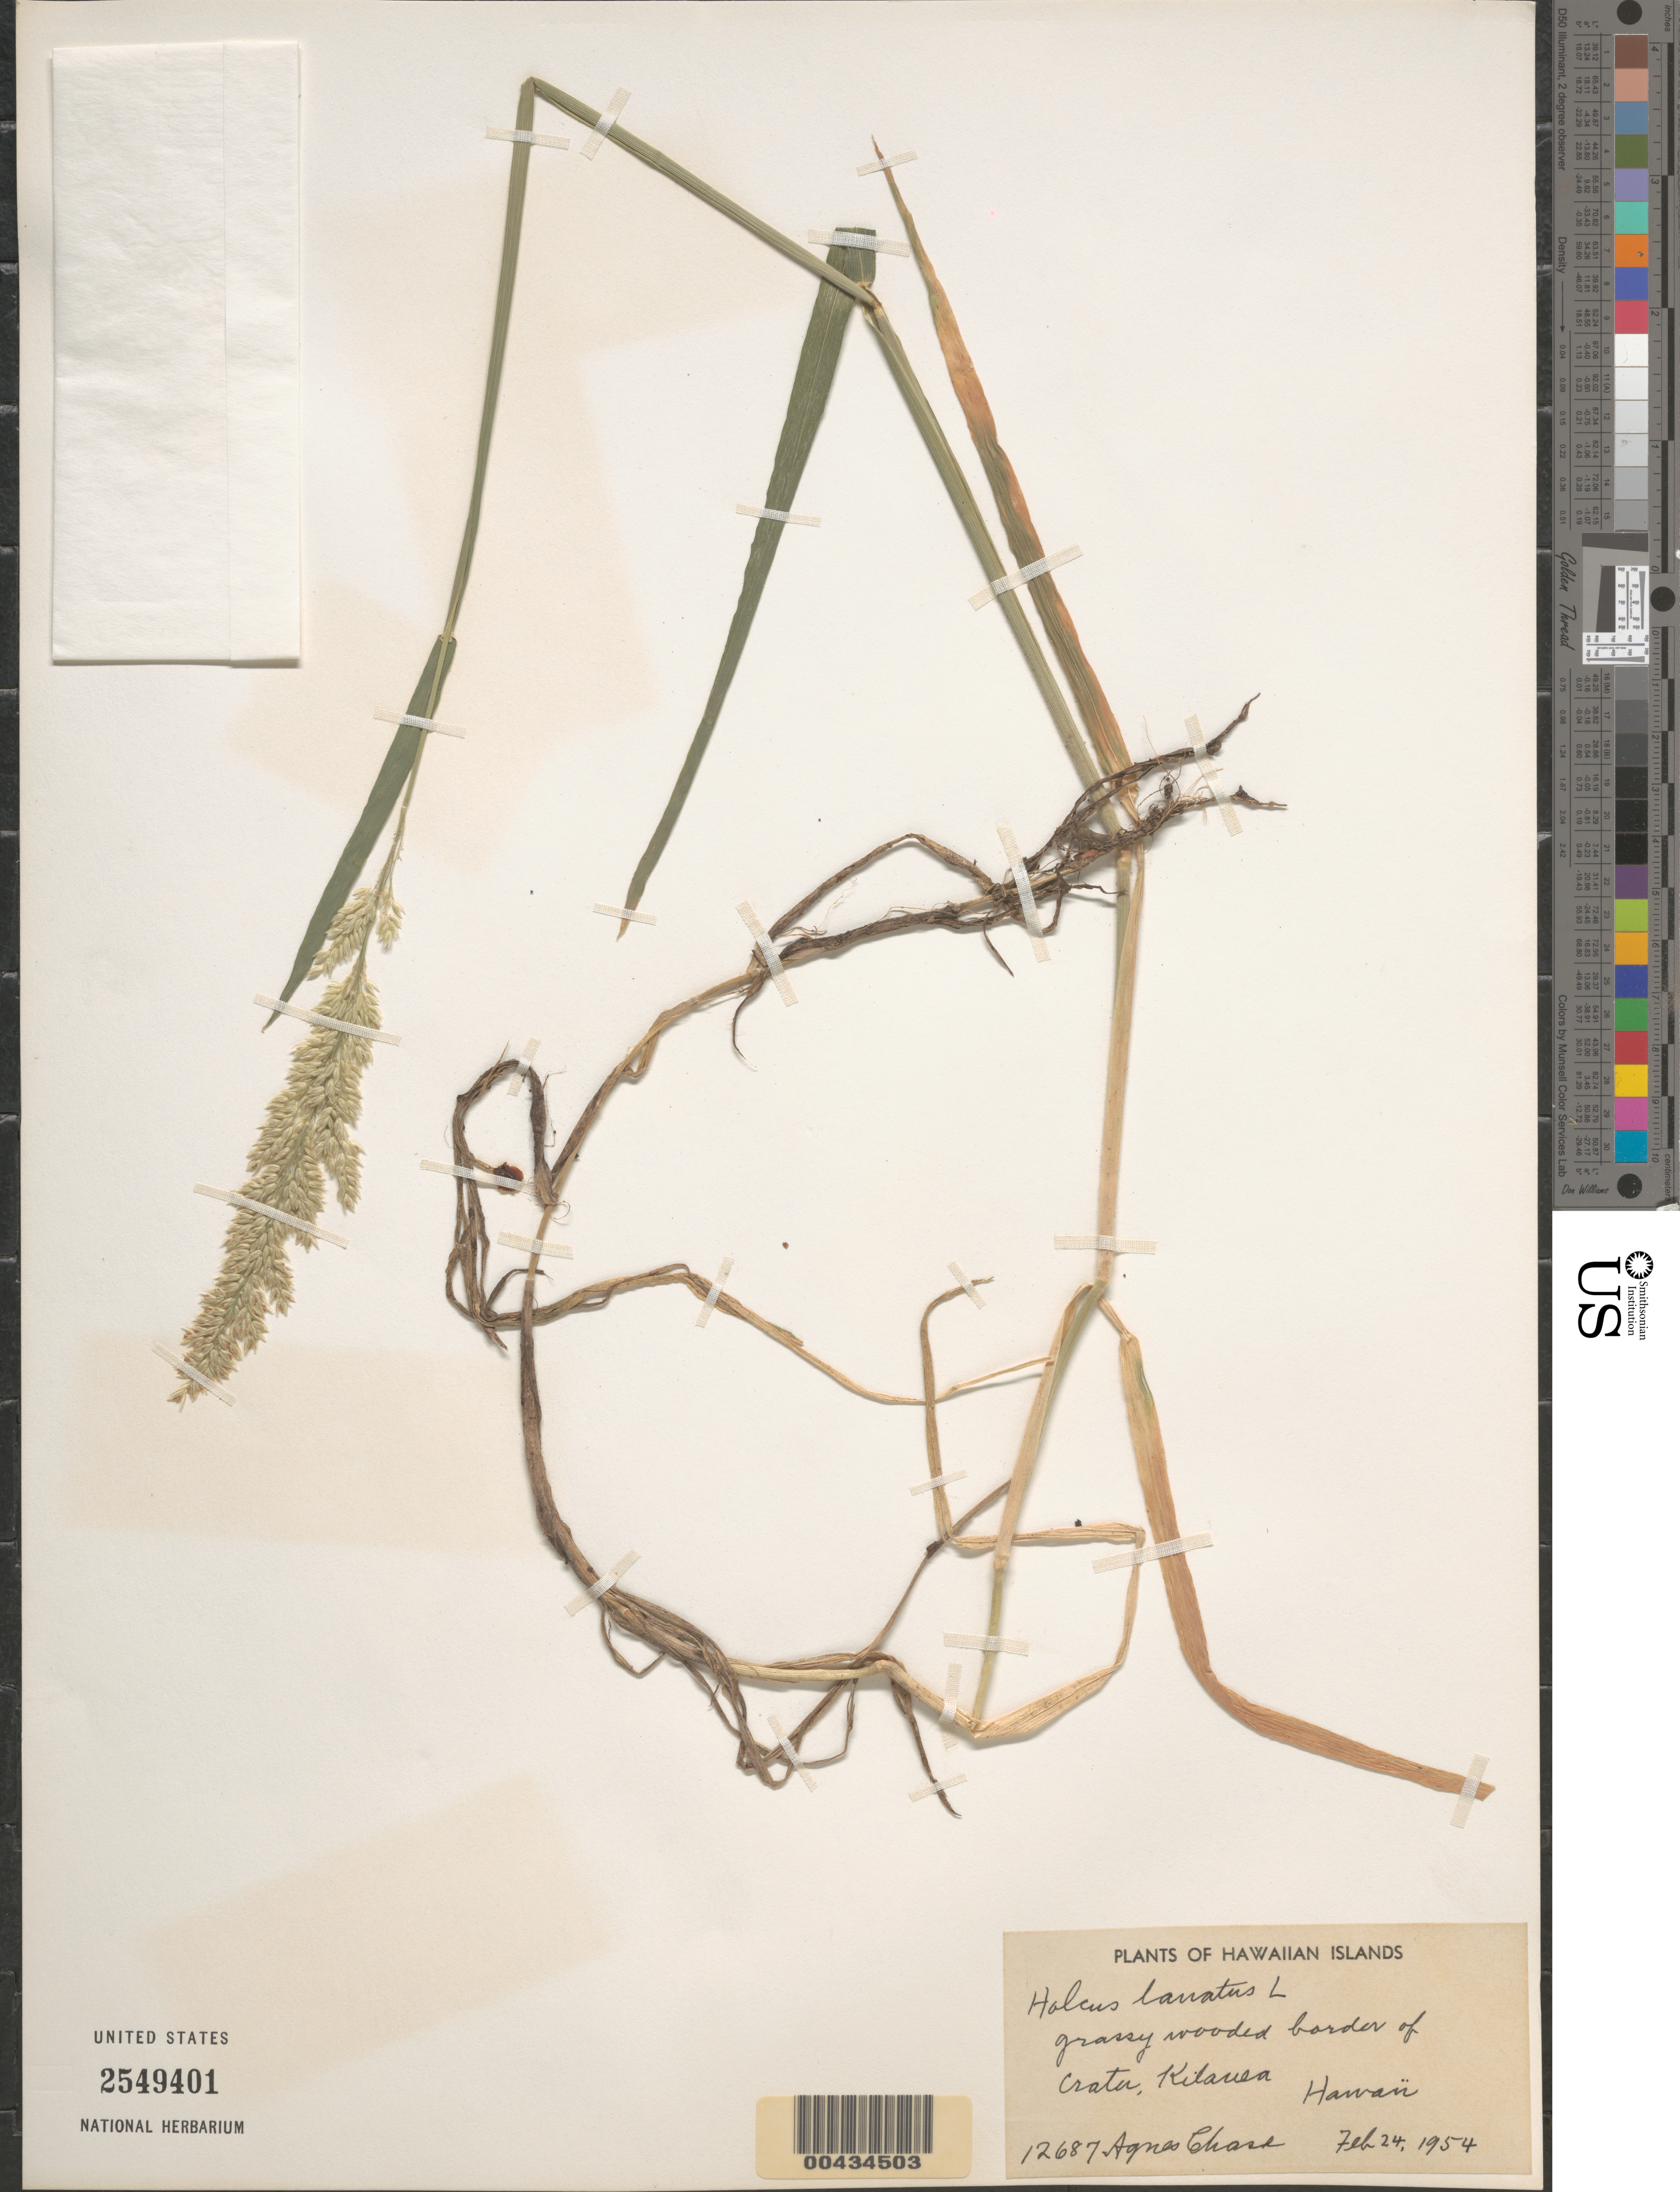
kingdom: Plantae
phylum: Tracheophyta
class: Liliopsida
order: Poales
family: Poaceae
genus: Holcus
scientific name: Holcus lanatus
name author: L.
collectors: A. Chase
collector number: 12687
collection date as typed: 24 Feb 1954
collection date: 1954-02-24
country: United States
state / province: Hawaii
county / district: Honolulu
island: Oahu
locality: Kilauea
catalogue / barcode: US 2549401